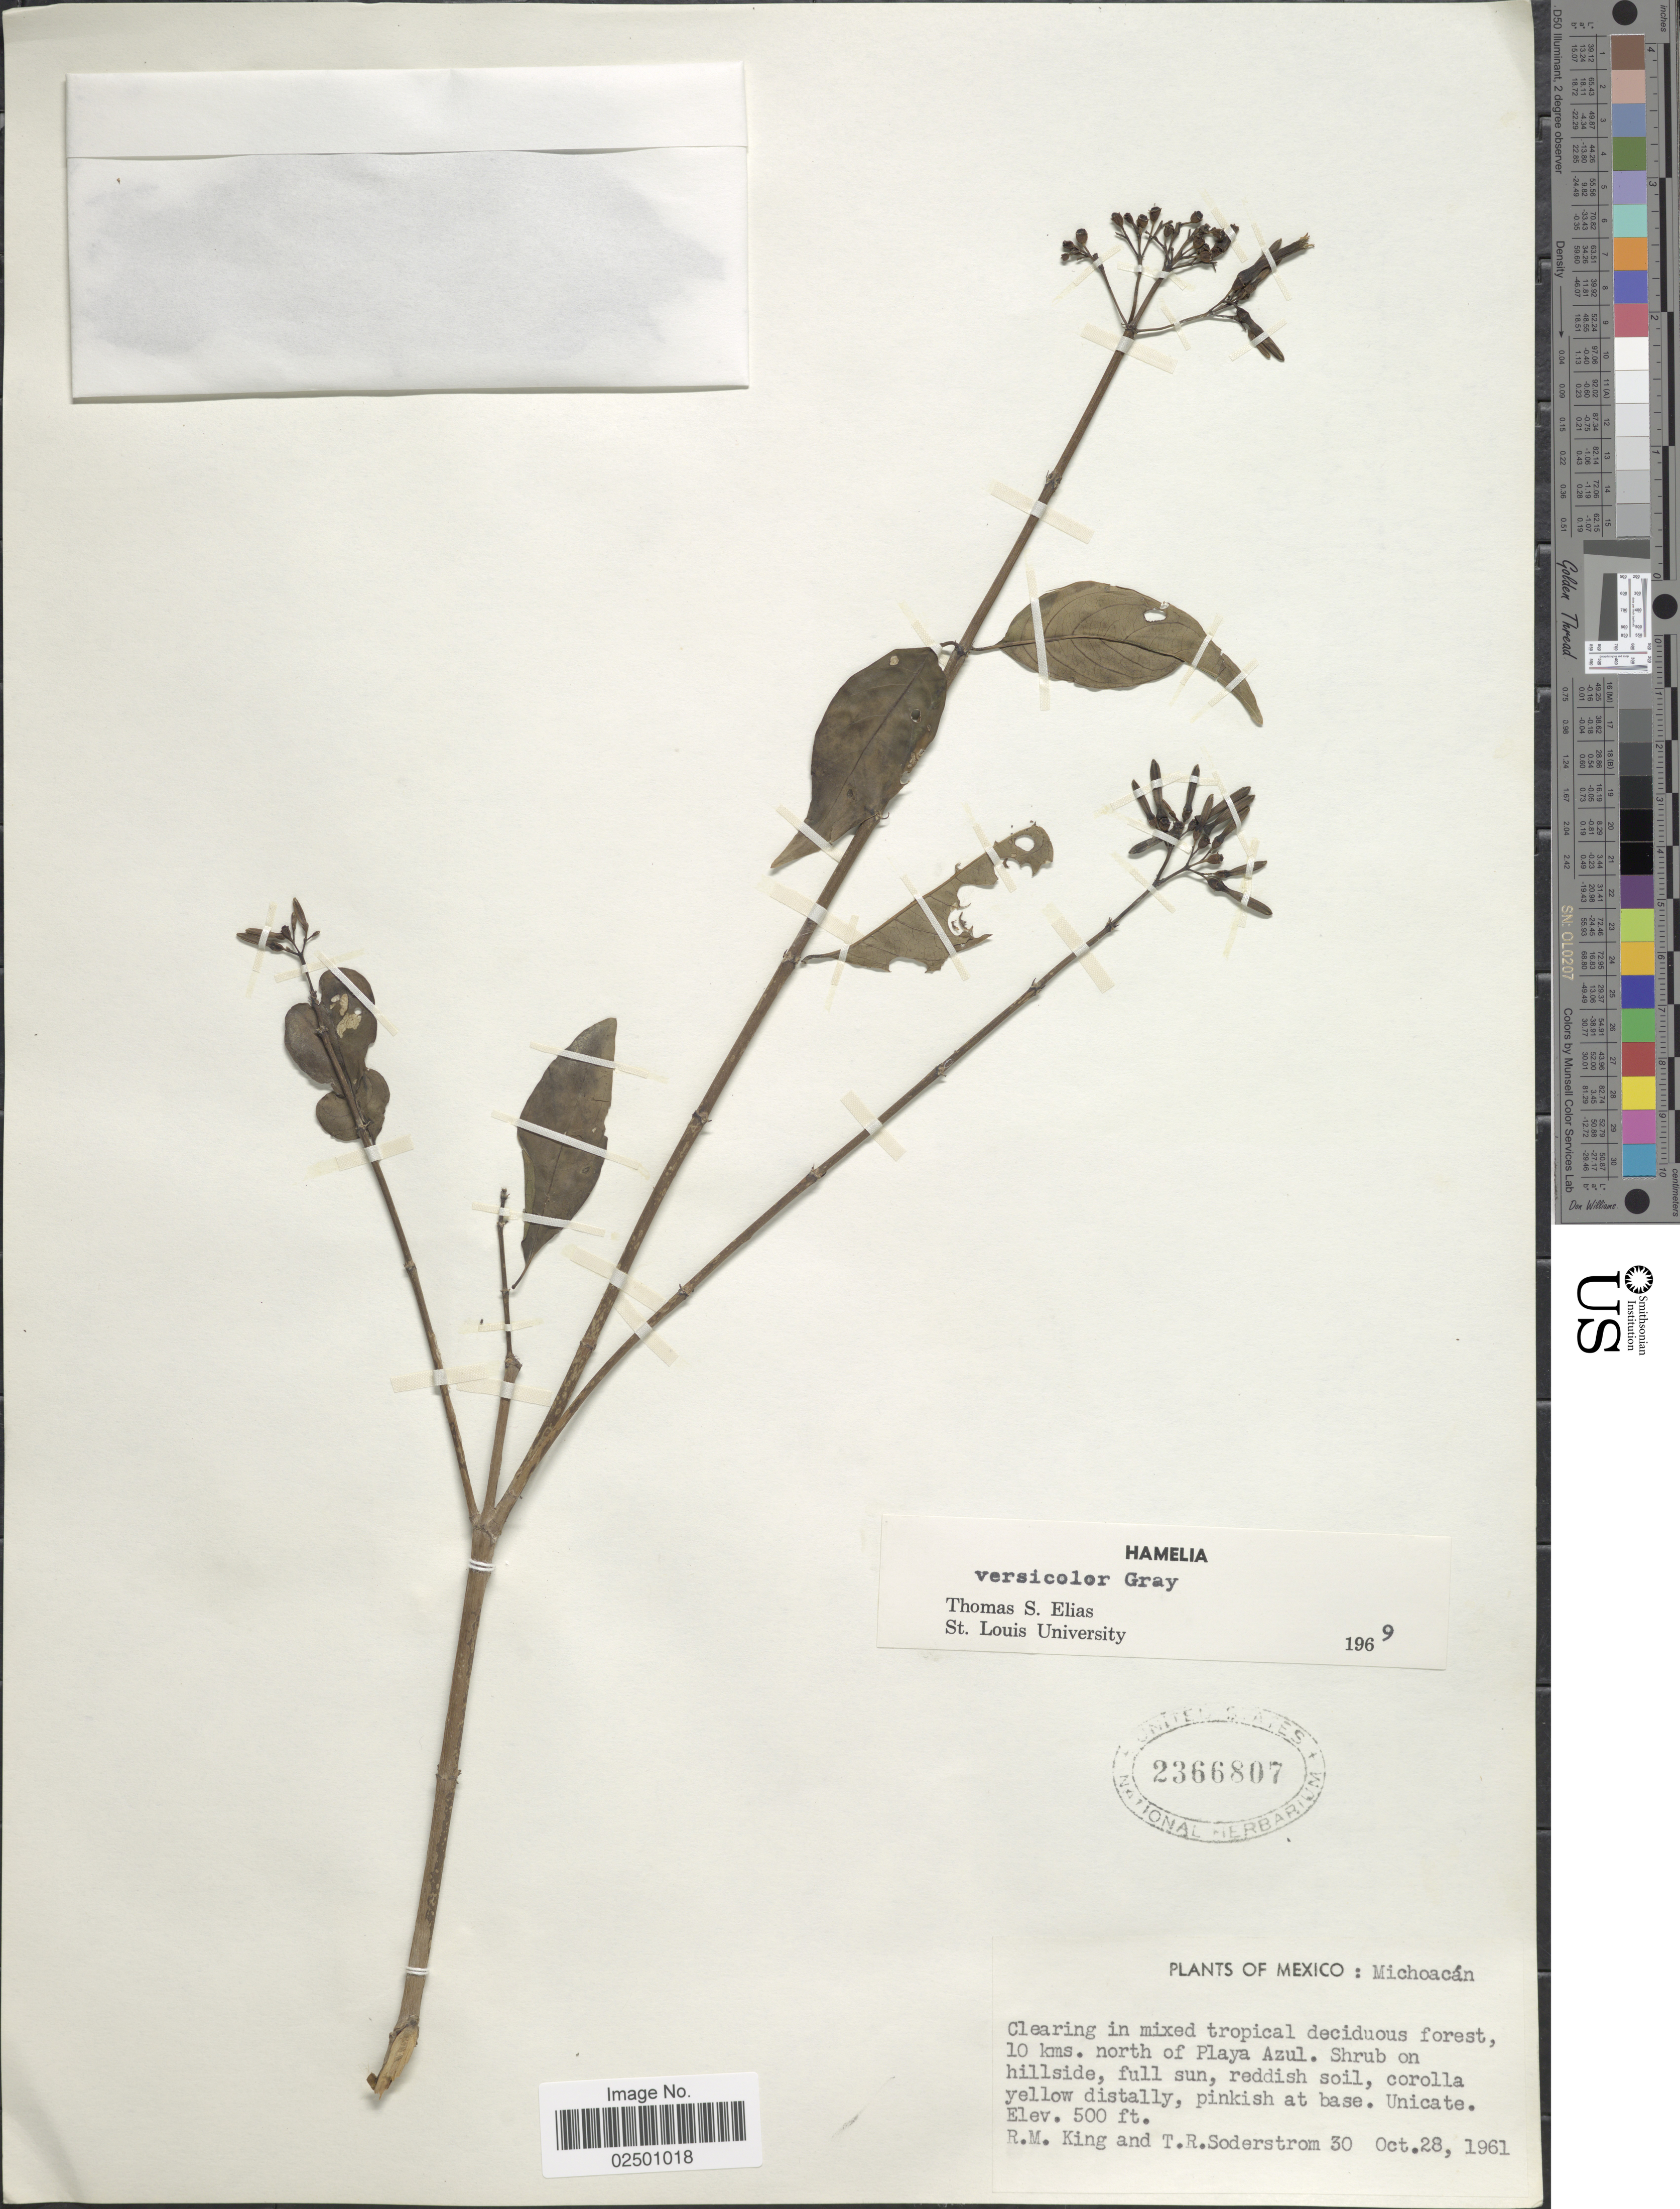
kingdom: Plantae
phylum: Tracheophyta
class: Magnoliopsida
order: Gentianales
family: Rubiaceae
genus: Hamelia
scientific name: Hamelia versicolor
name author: A. Gray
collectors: R. M. King & T. R. Soderstrom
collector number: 30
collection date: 1961-10-28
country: Mexico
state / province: Michoacán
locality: Clearing in mixed tropical deciduous forest, 10 kms. north of Playa Azul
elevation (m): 152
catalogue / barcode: US 2366807